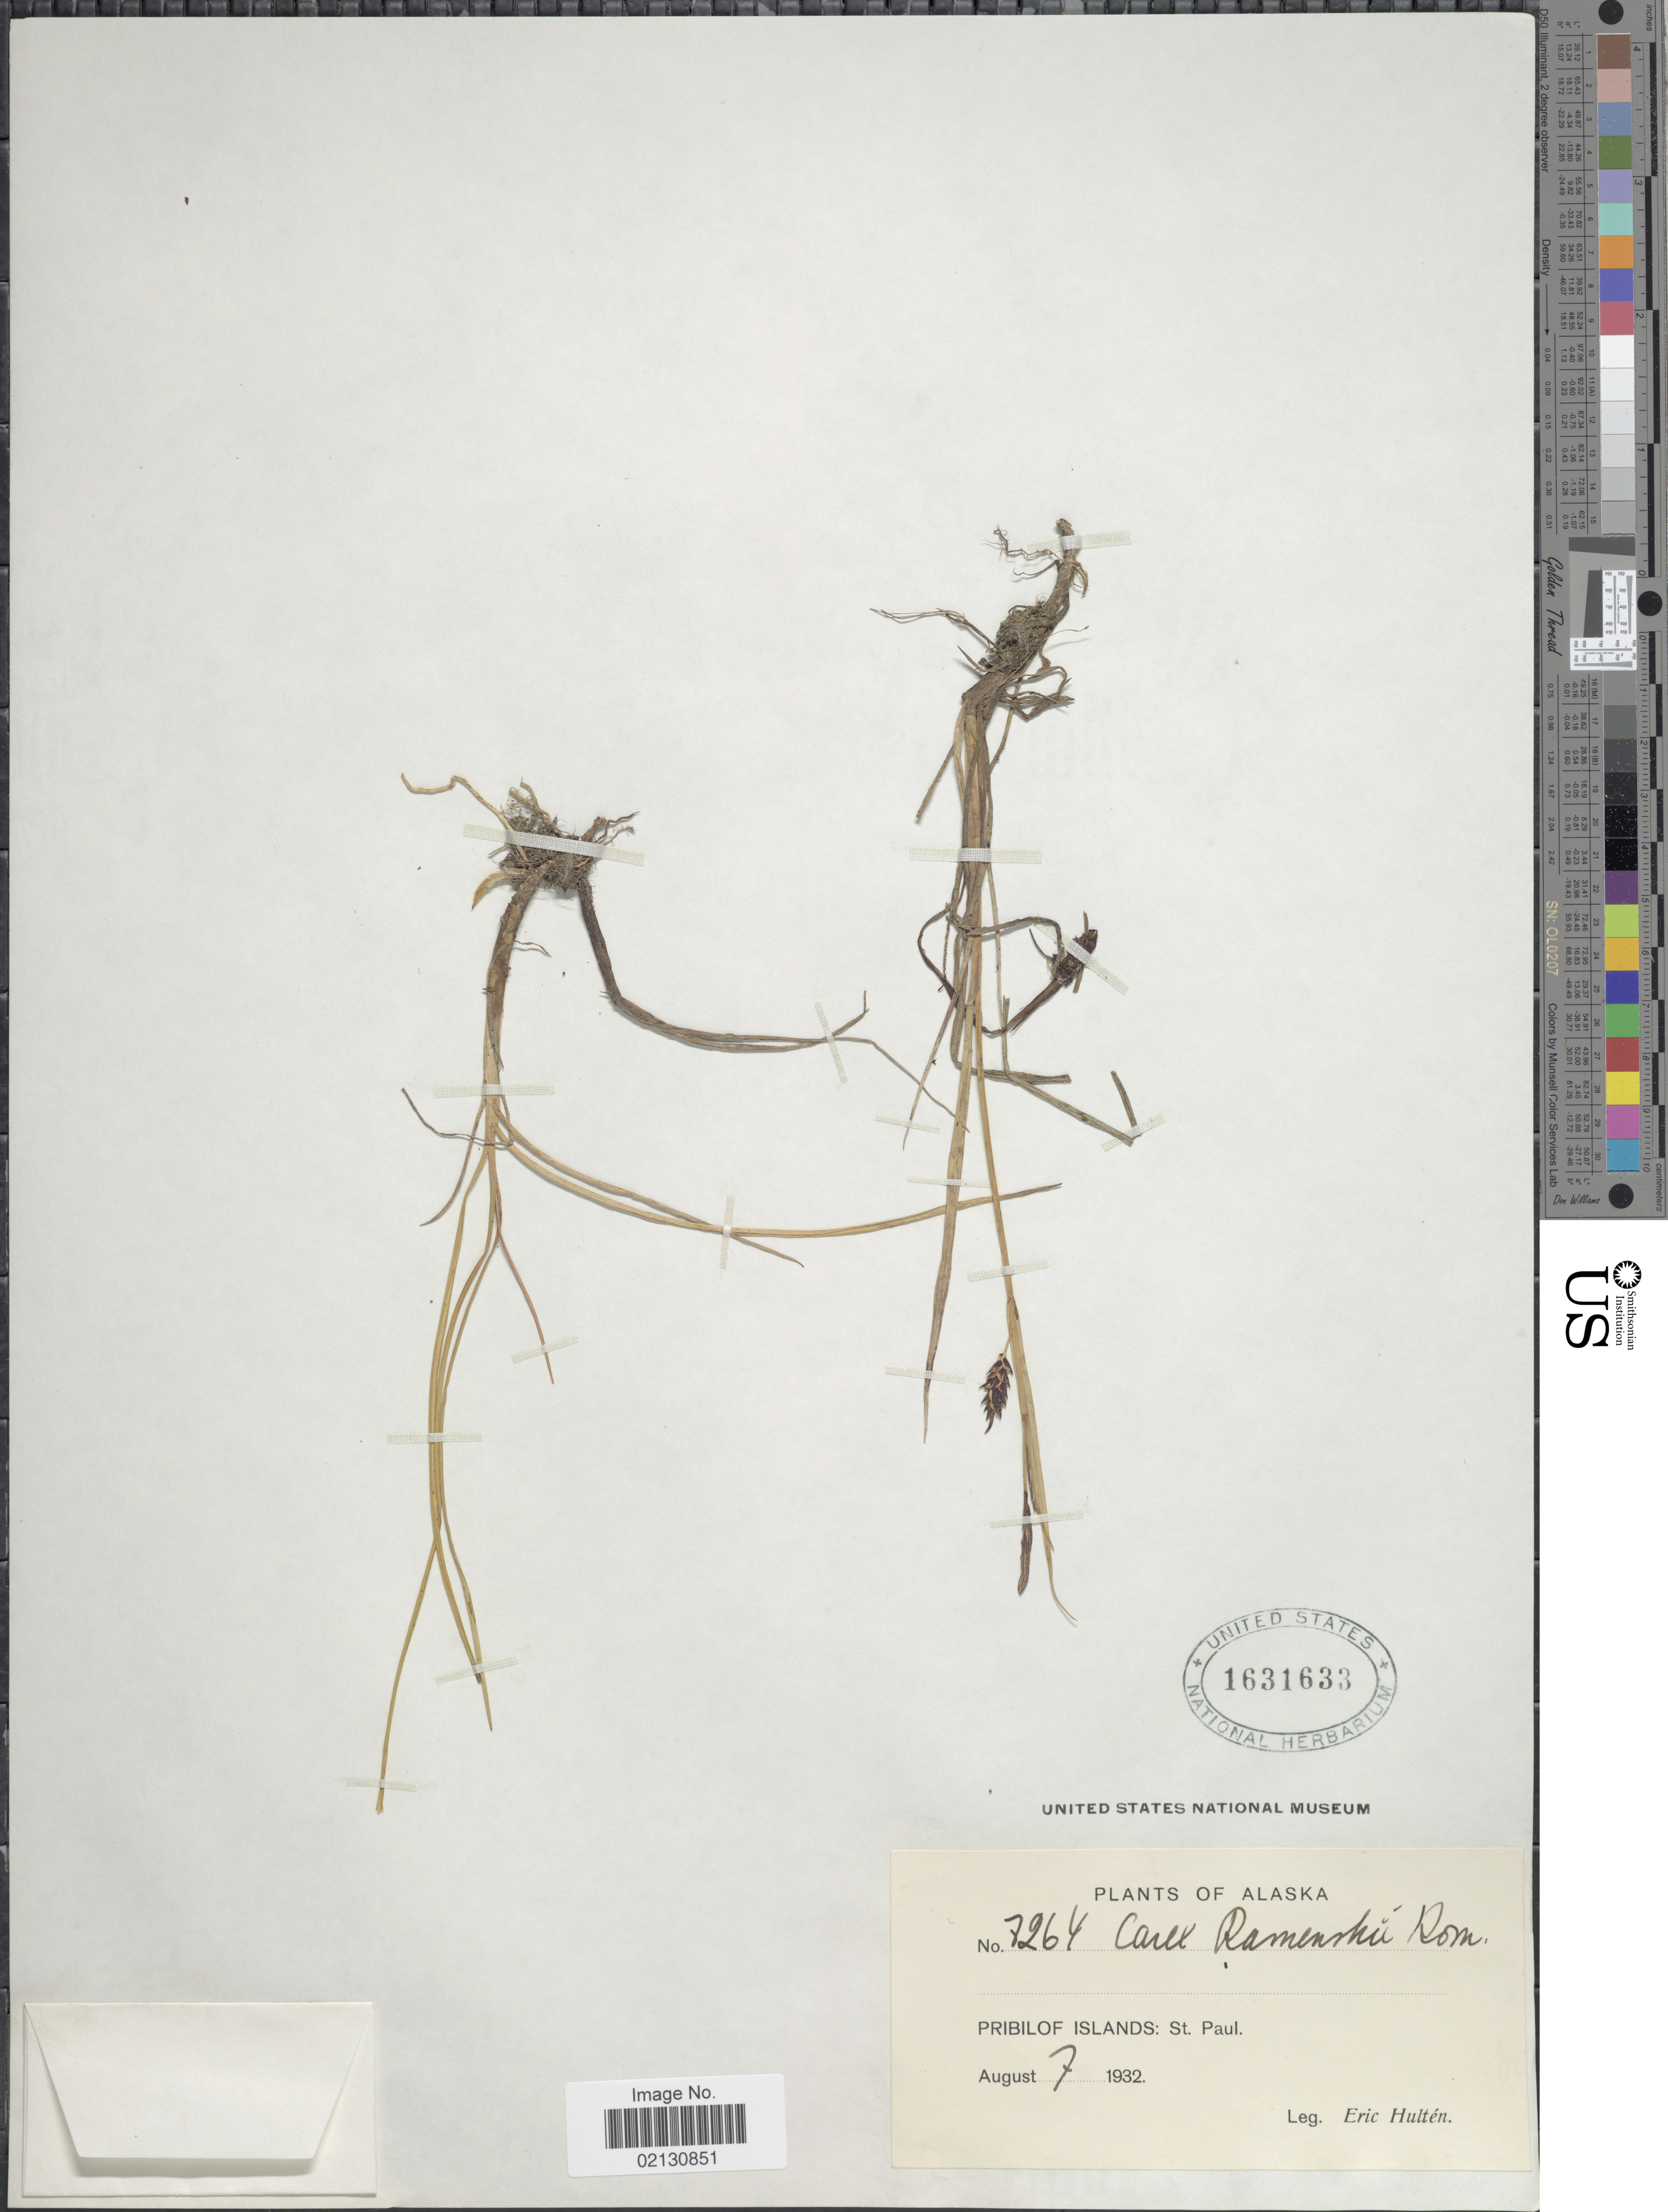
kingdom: Plantae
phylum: Tracheophyta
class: Liliopsida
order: Poales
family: Cyperaceae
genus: Carex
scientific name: Carex ramenskii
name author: Kom.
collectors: E. G. Hultén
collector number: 7264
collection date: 1932-08-07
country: United States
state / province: Alaska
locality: Pribil Islands: St. Paul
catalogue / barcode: US 1631633